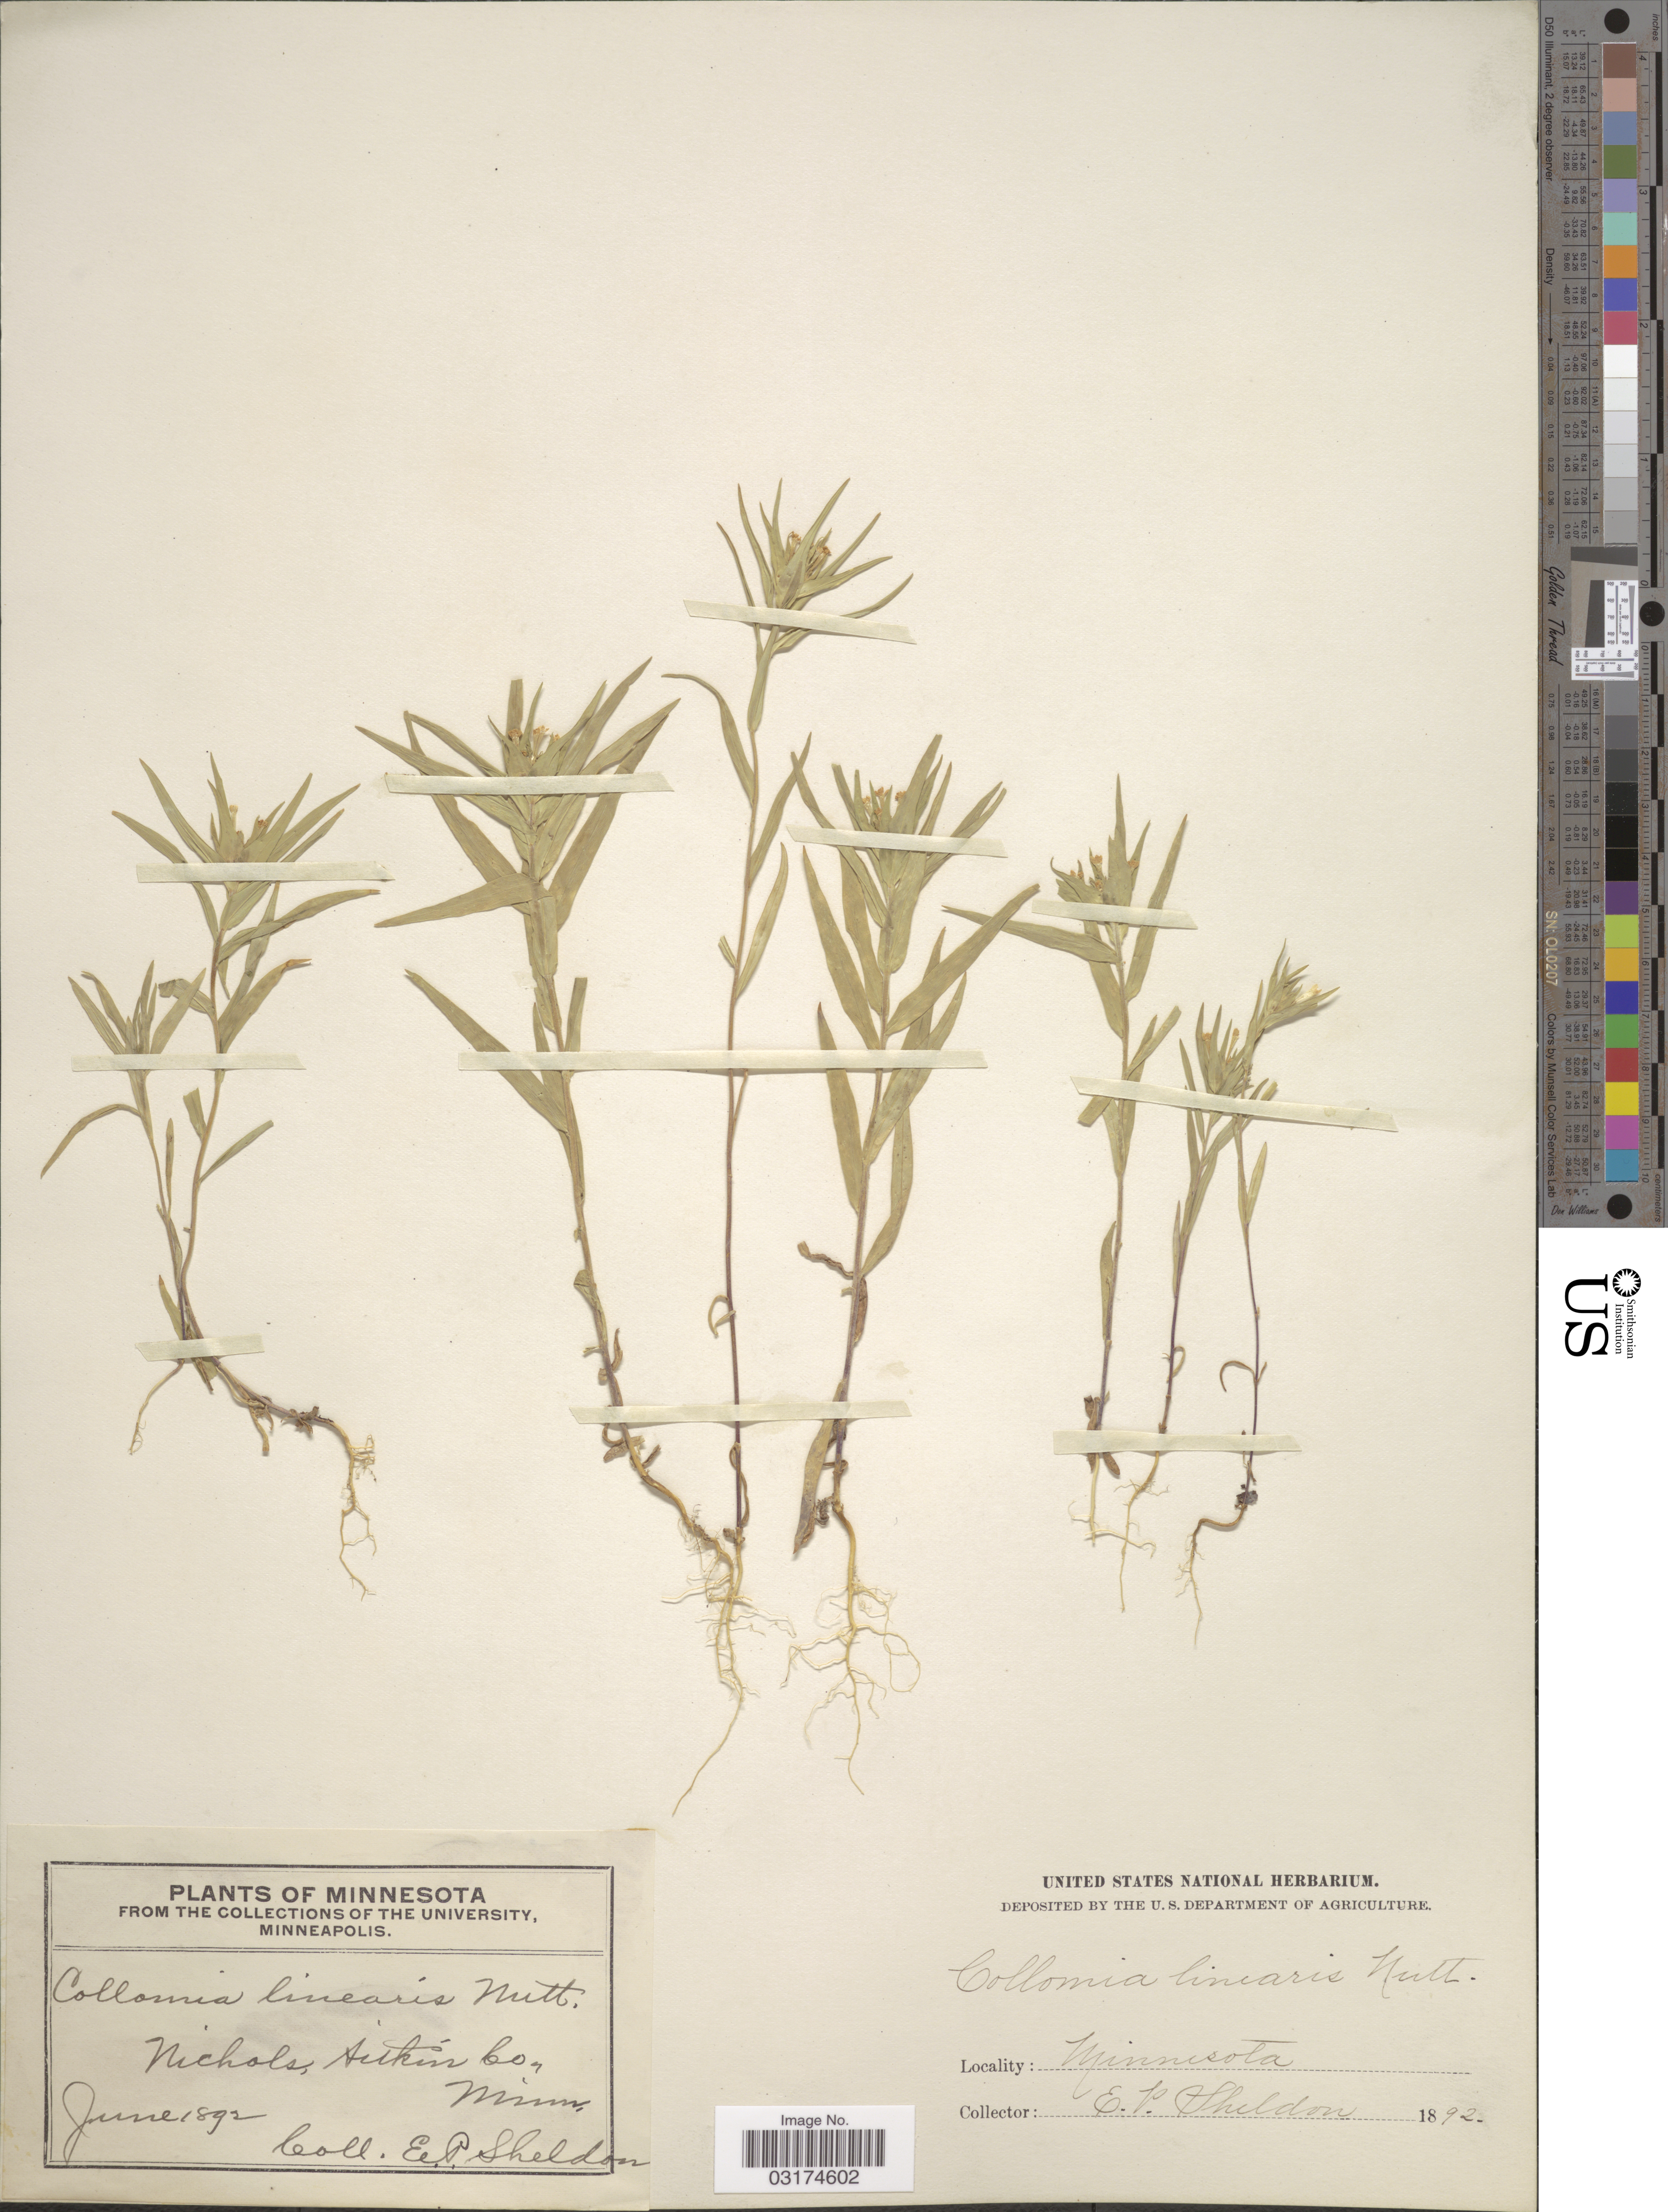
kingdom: Plantae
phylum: Tracheophyta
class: Magnoliopsida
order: Ericales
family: Polemoniaceae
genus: Collomia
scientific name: Collomia linearis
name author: Nutt.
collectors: E. P. Sheldon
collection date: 1892-06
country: United States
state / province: Minnesota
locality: Nichols, Aitkin Co.